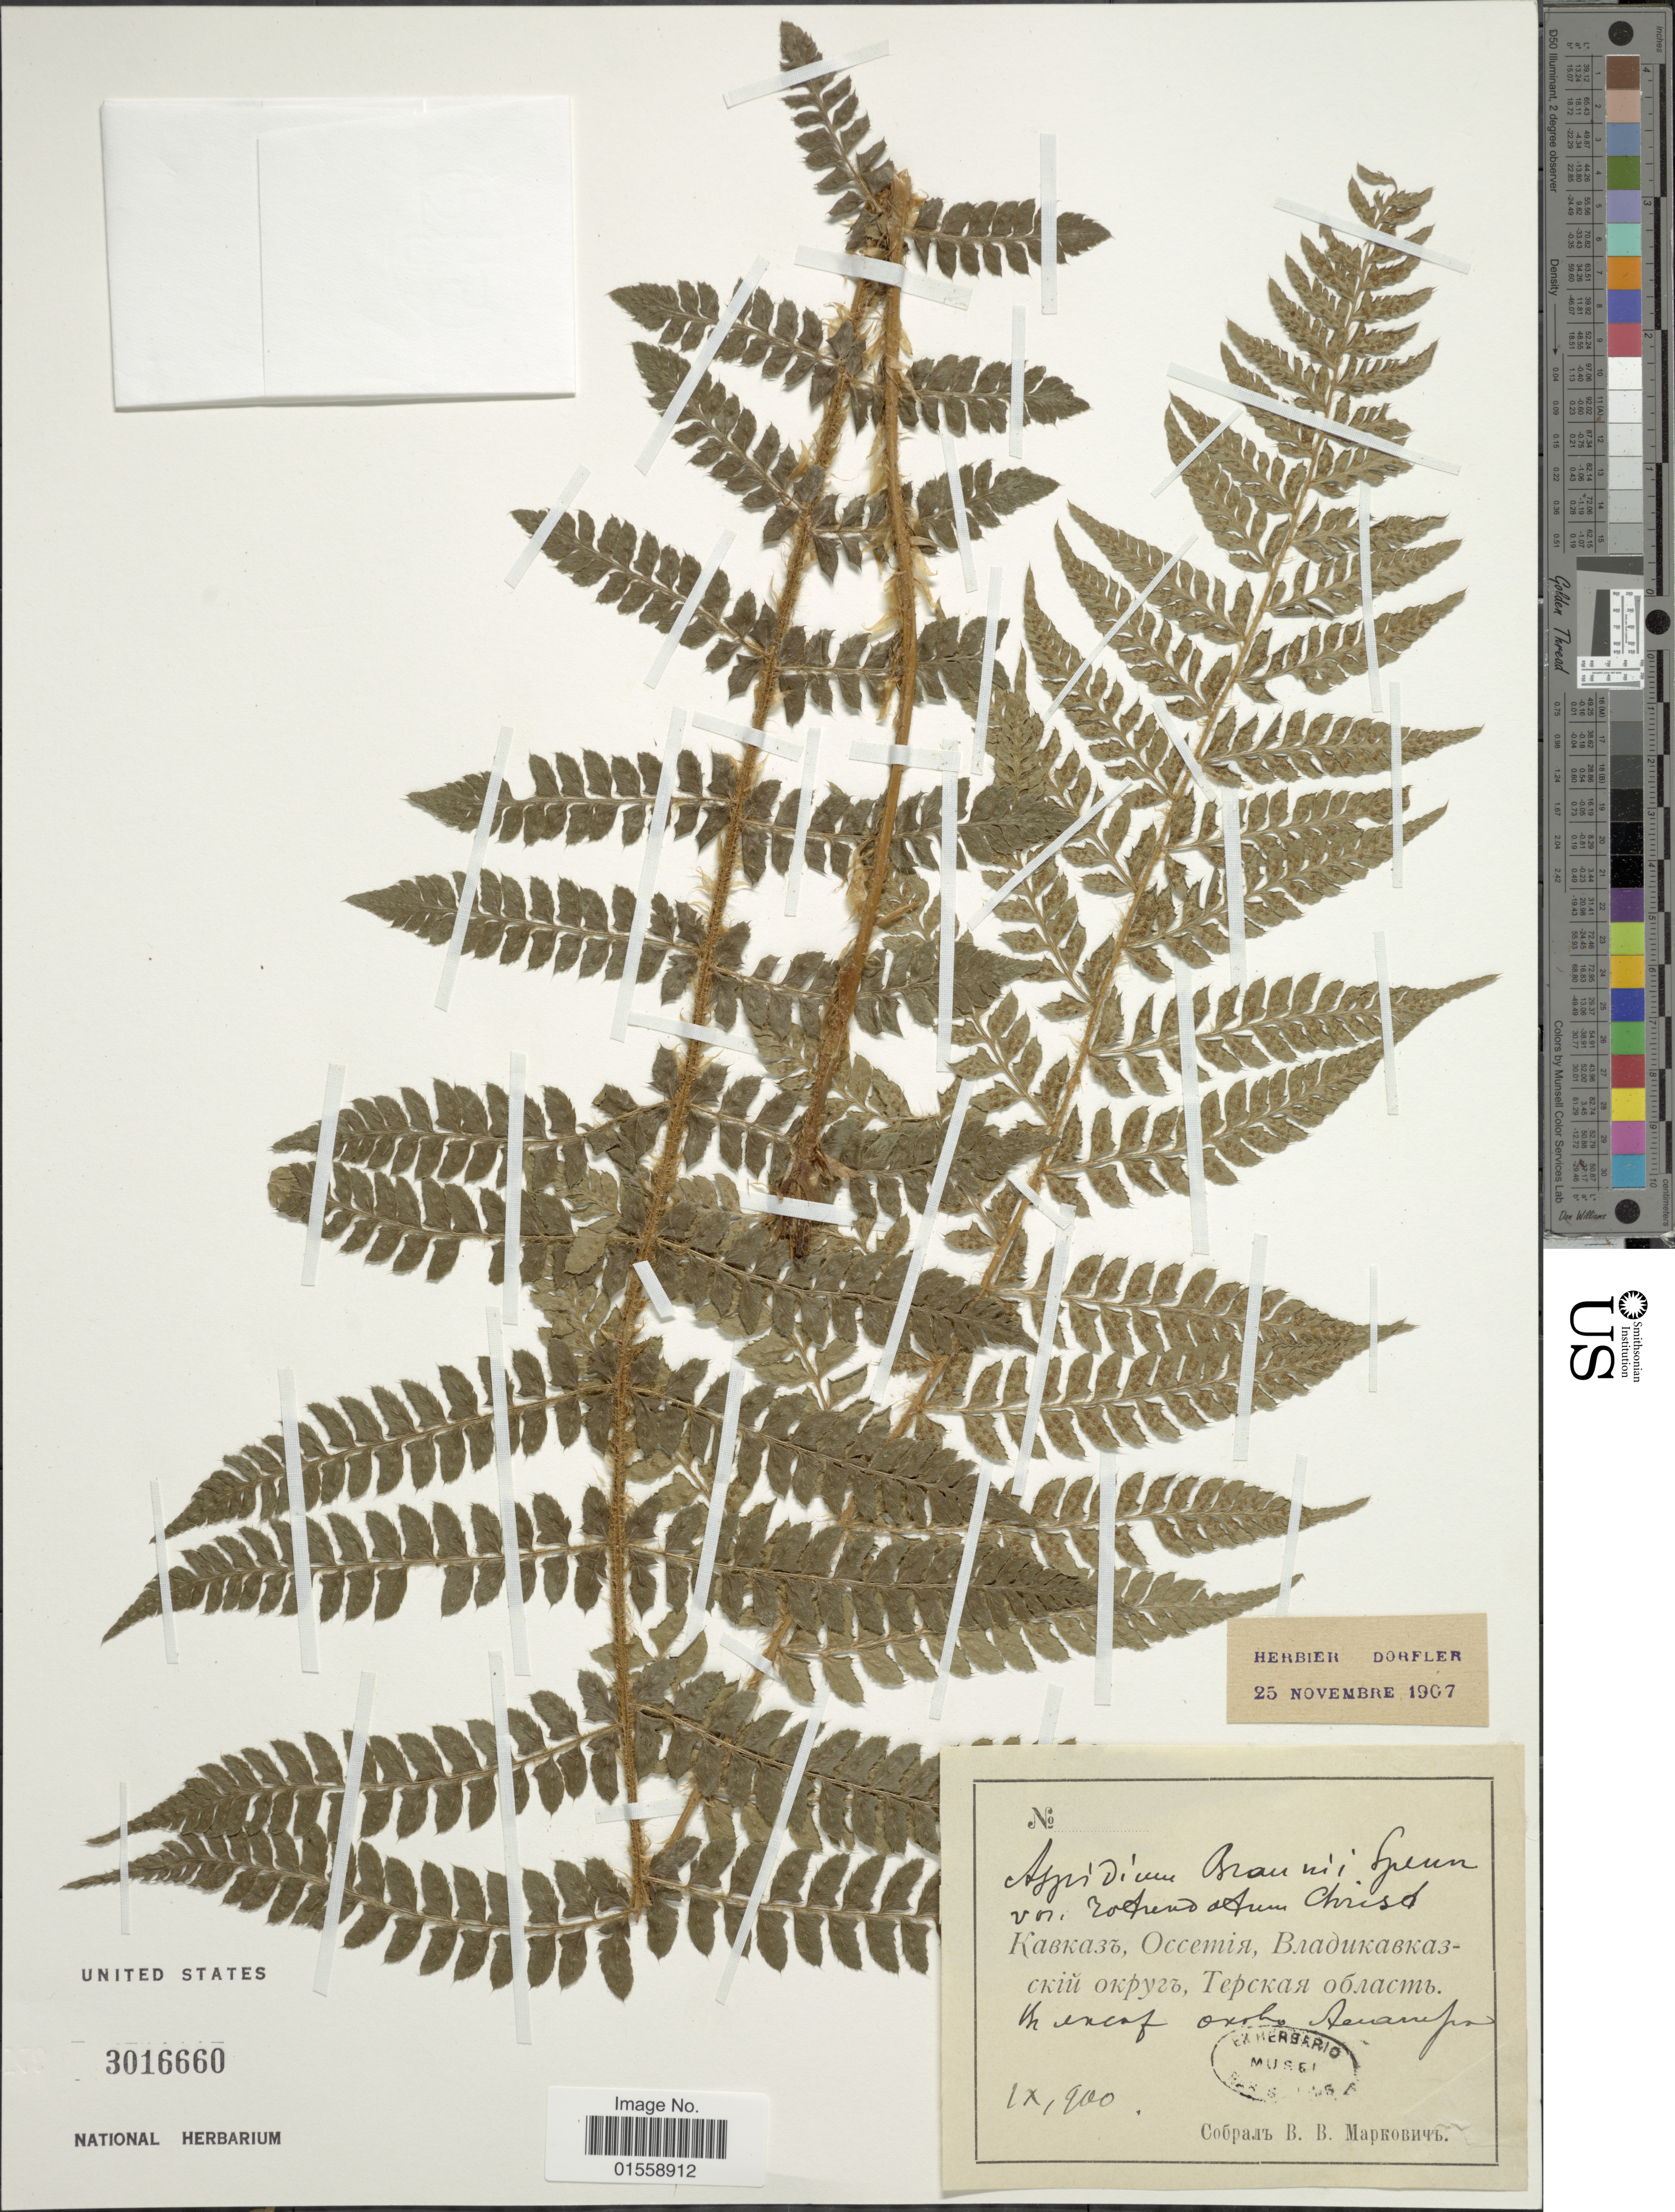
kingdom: Plantae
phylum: Tracheophyta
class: Polypodiopsida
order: Polypodiales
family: Dryopteridaceae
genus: Polystichum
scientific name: Polystichum braunii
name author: (Spenn.) Fée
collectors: V. Markovich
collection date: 1900-10-01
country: Russian Federation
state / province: Severo-Osetiya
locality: Vladikavkazskiy Okrug, Terskaya Oblast.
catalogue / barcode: US 3016660